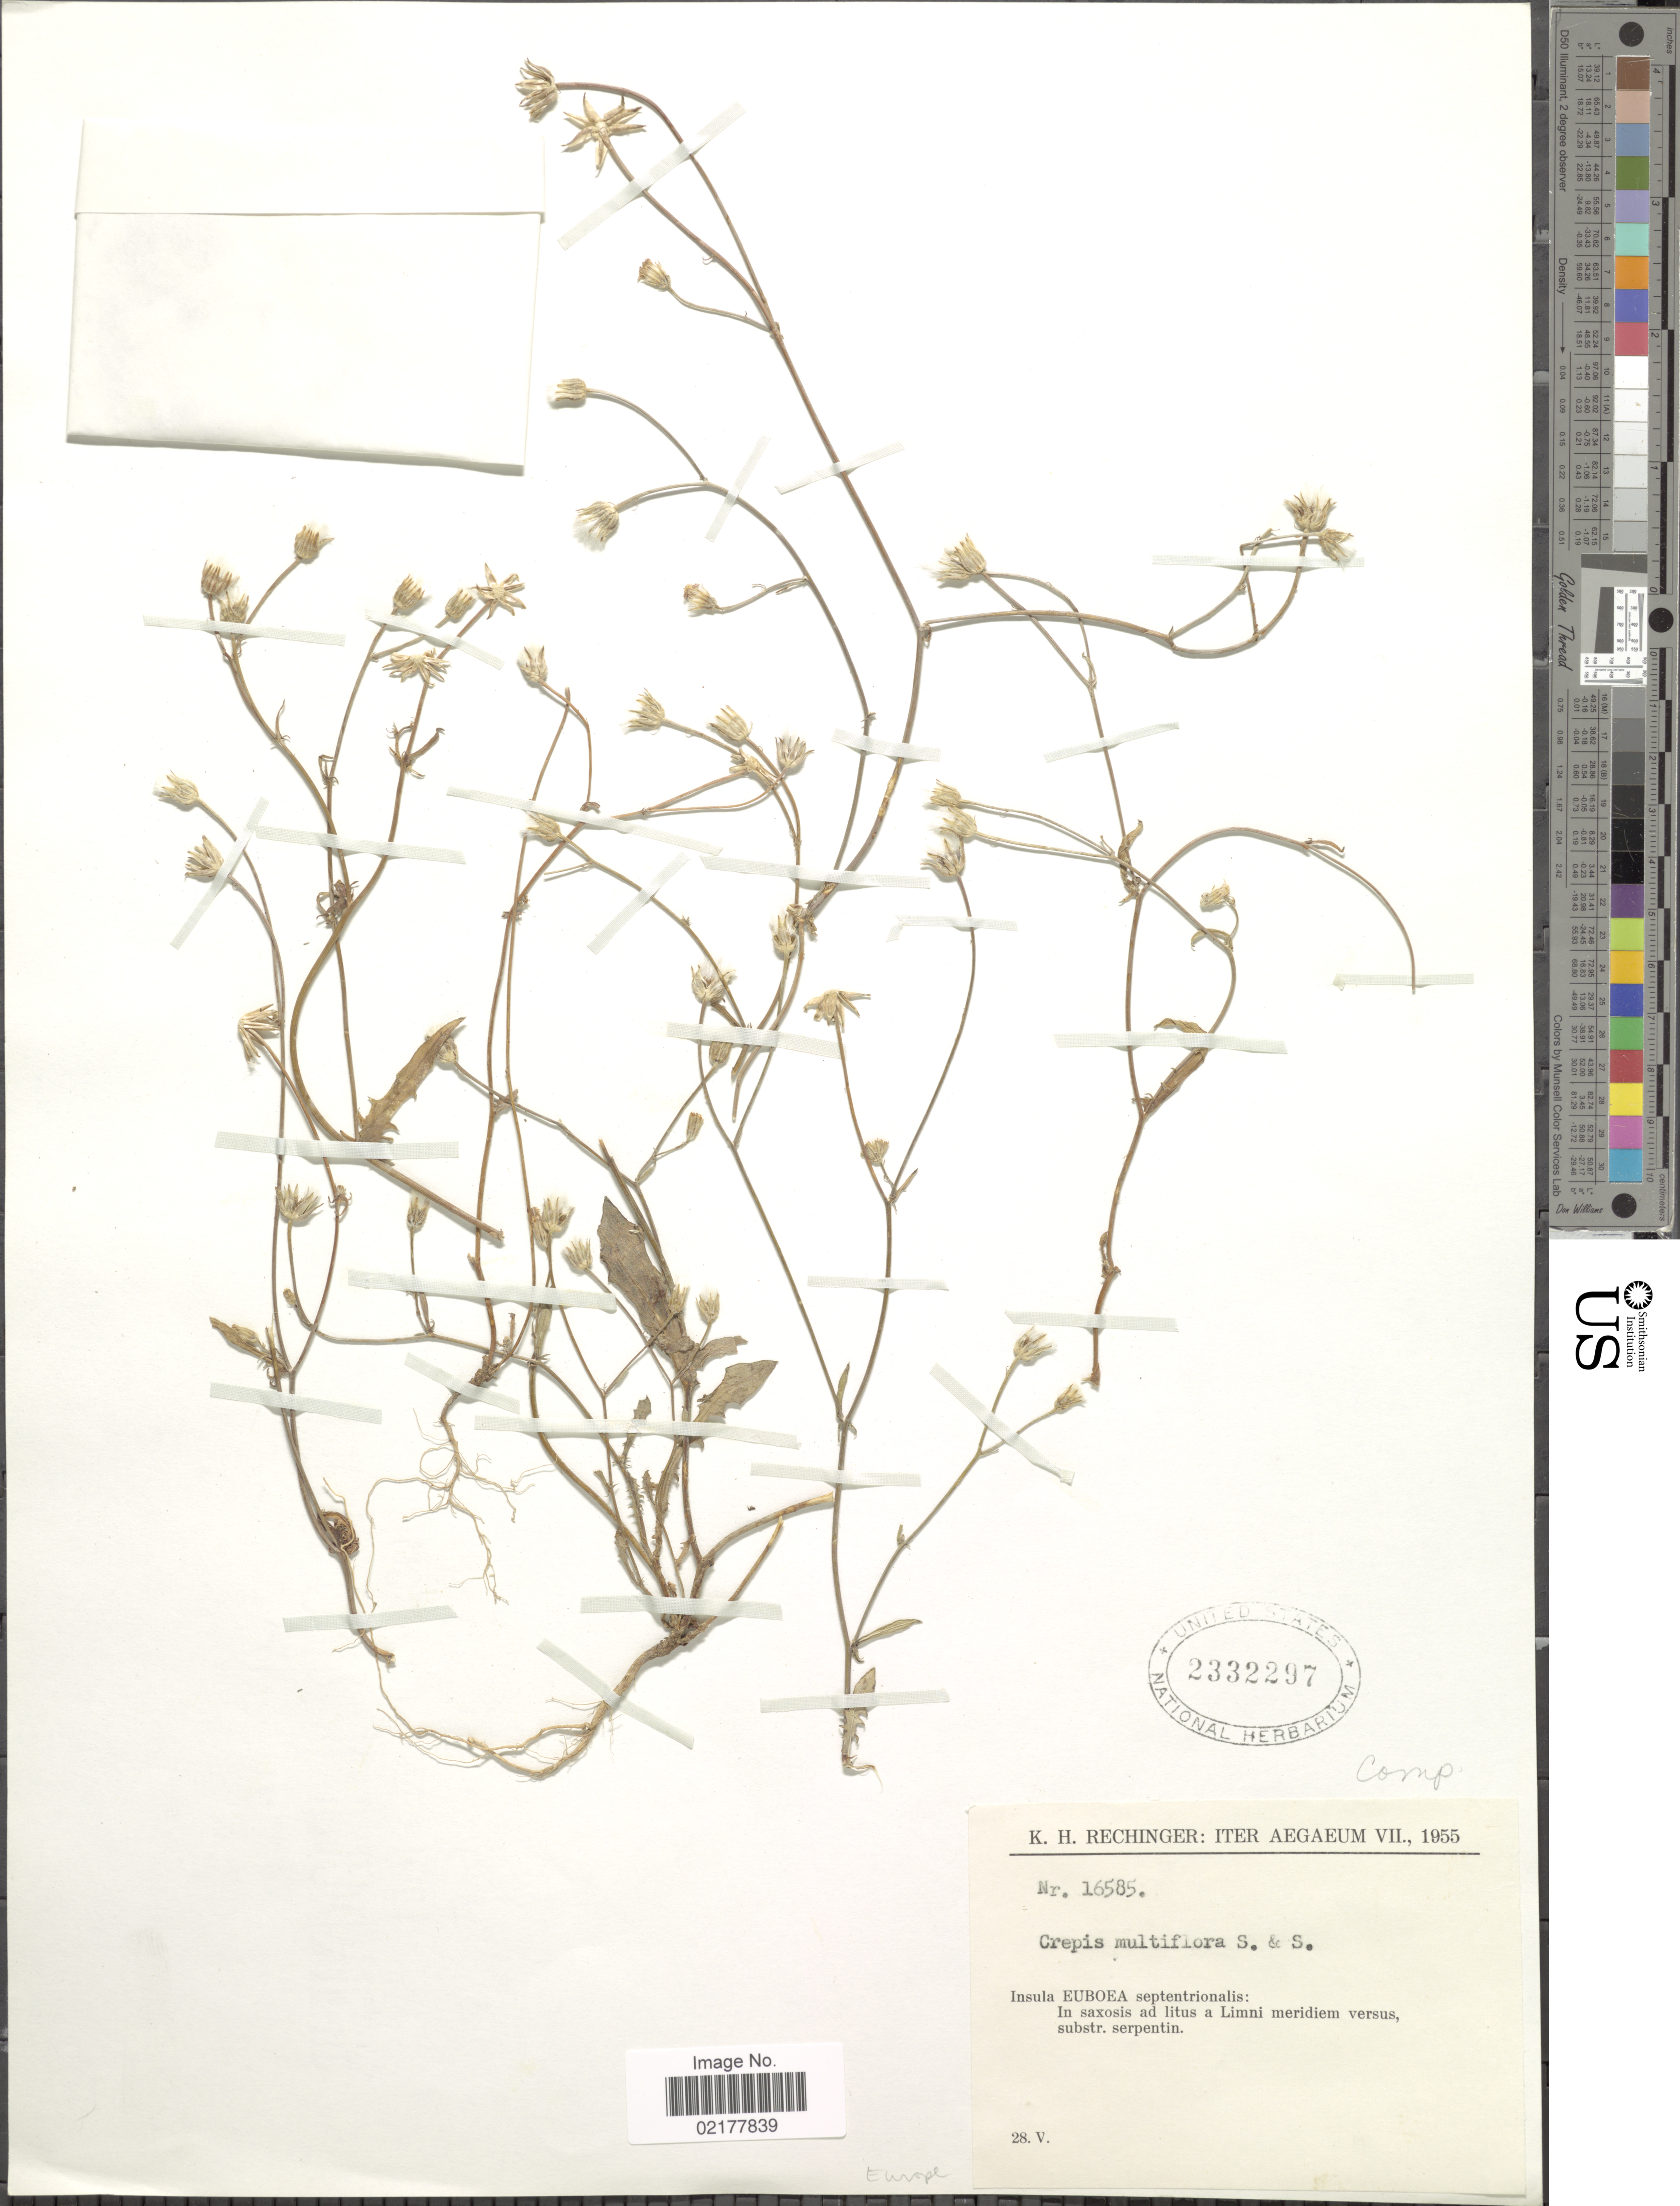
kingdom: Plantae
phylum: Tracheophyta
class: Magnoliopsida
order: Asterales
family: Asteraceae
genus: Crepis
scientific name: Crepis multiflora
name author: Sm.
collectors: K. H. Rechinger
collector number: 16585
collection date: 1955-05-28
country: Greece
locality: Aegaeum. Insula Euboea septentrionalis: In saxosis ad litus a Limni meridiem versus substr. serpentin. Europe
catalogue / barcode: US 2332297